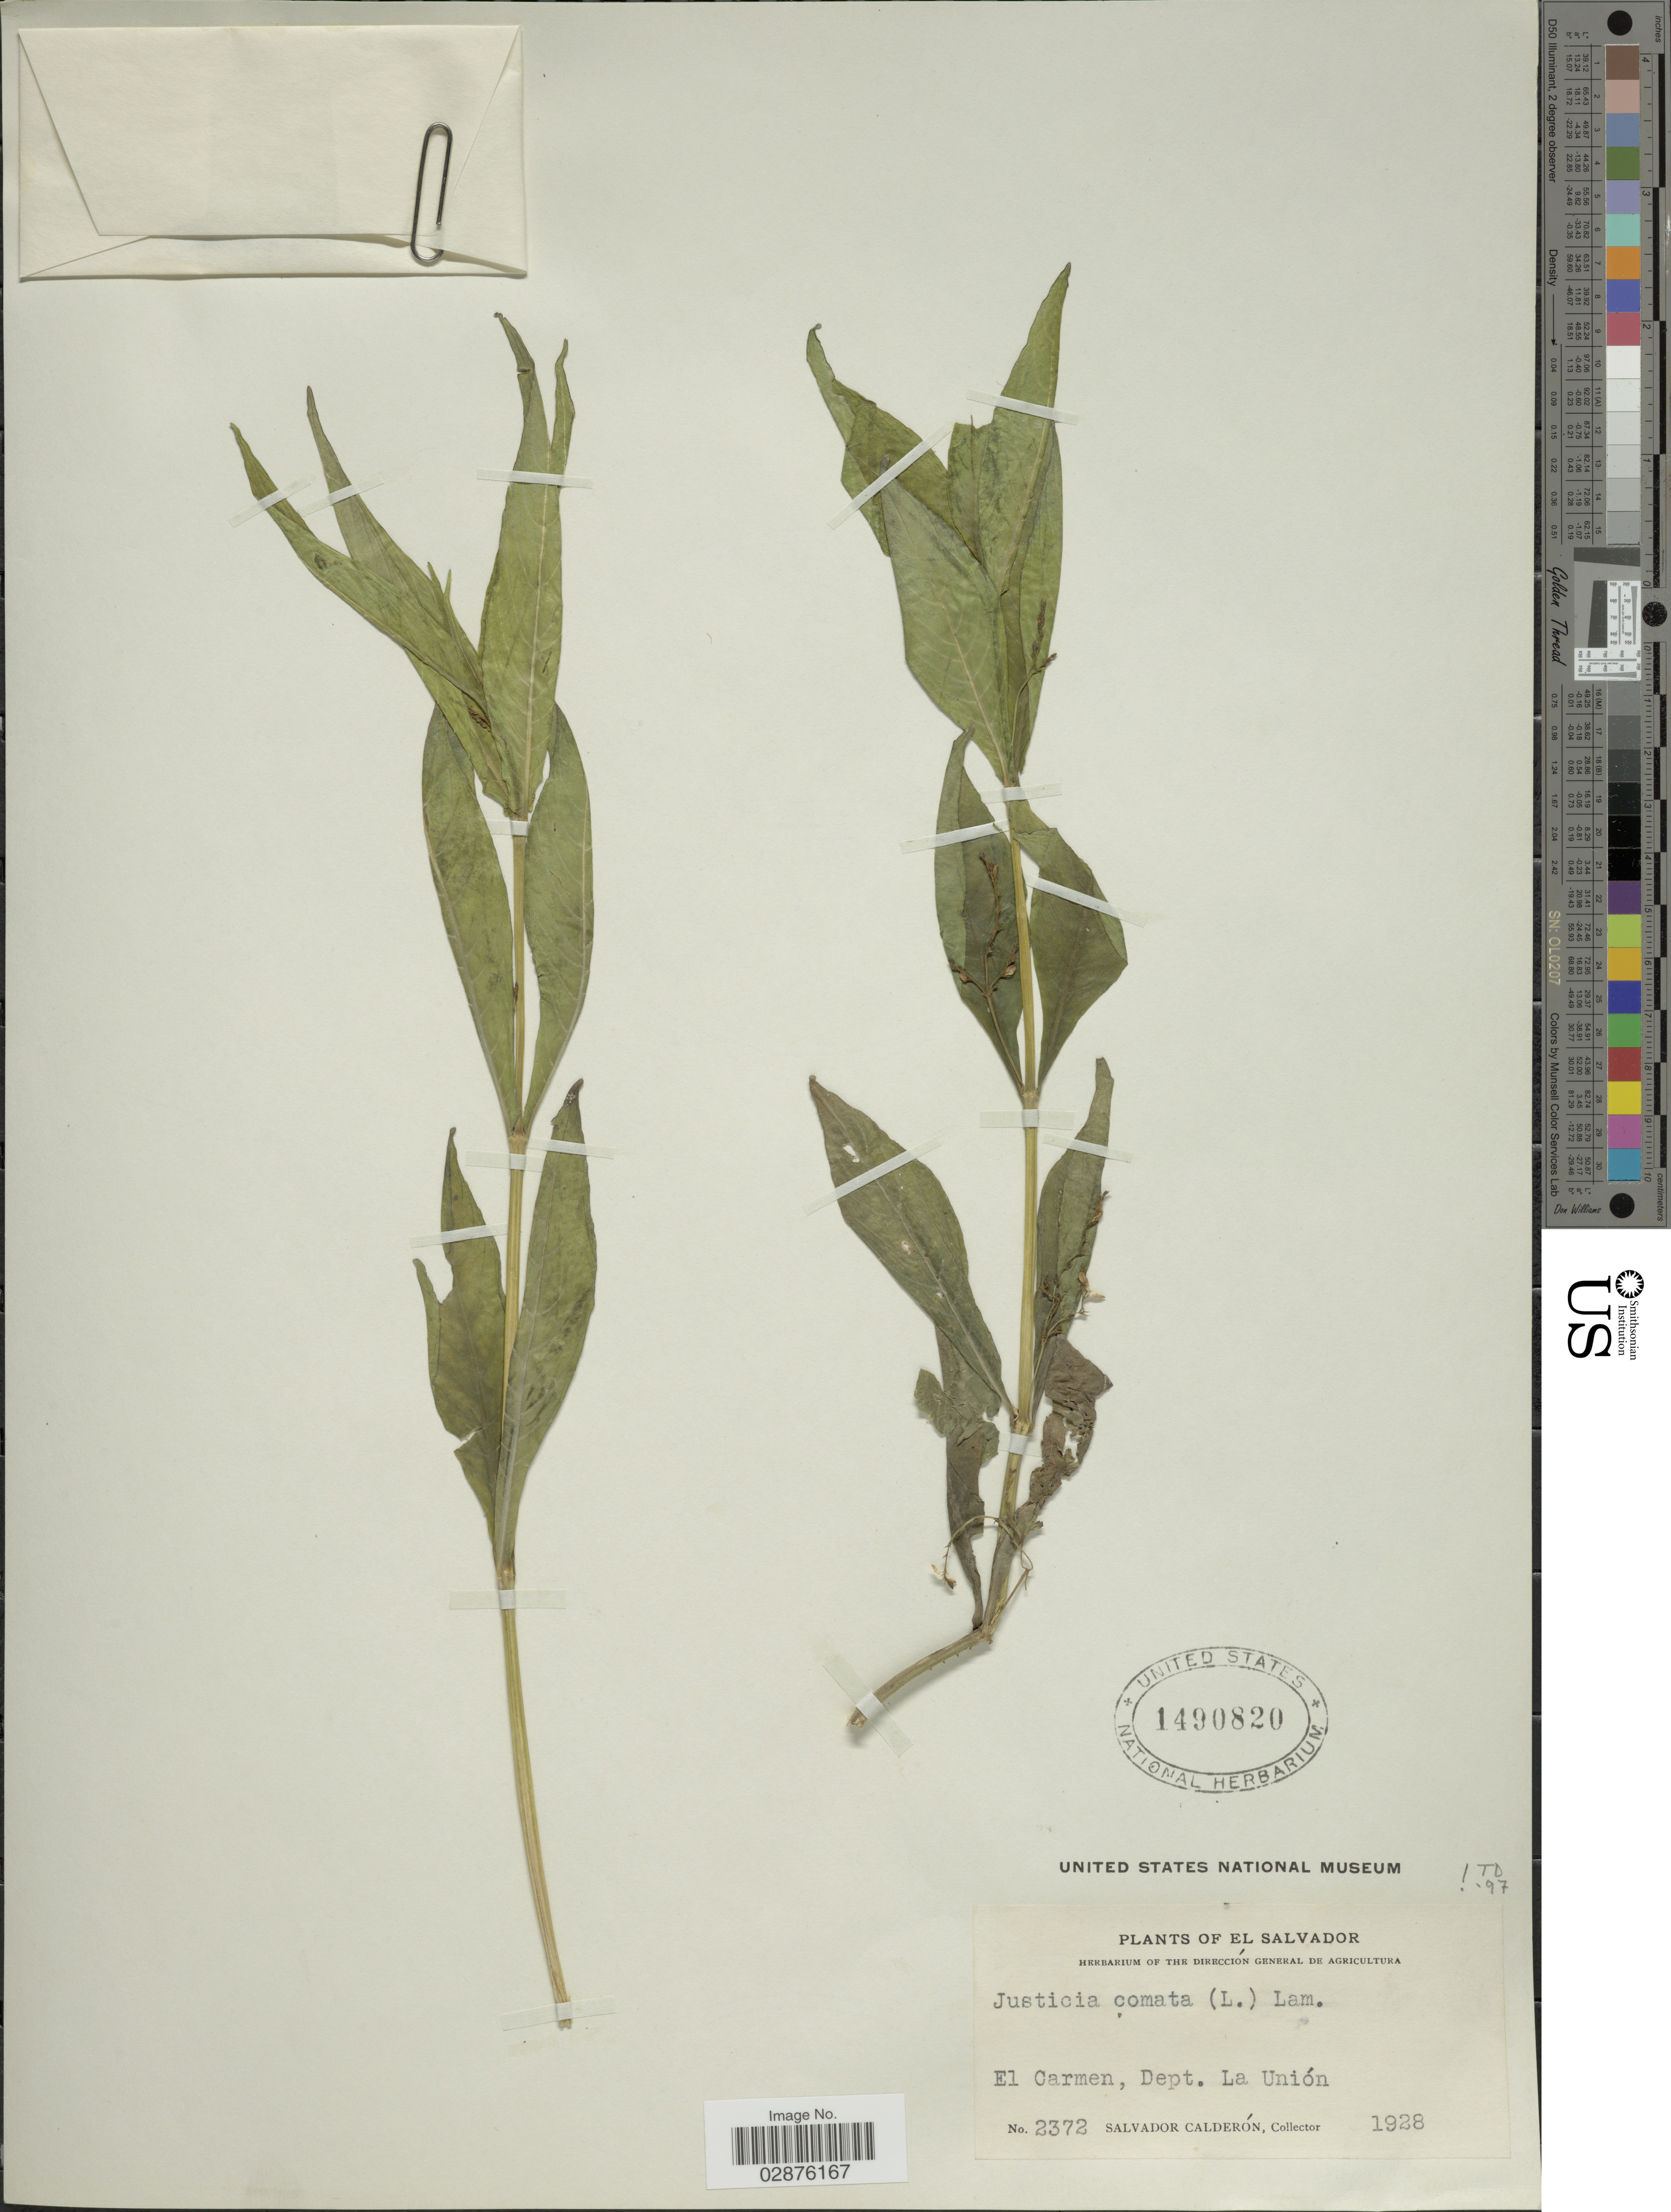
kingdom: Plantae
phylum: Tracheophyta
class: Magnoliopsida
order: Lamiales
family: Acanthaceae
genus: Justicia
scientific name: Justicia comata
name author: (L.) Lam.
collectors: S. Calderón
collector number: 2372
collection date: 1928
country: El Salvador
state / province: La Union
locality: El Carmen, Dept. La Unión.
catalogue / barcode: US 1490820